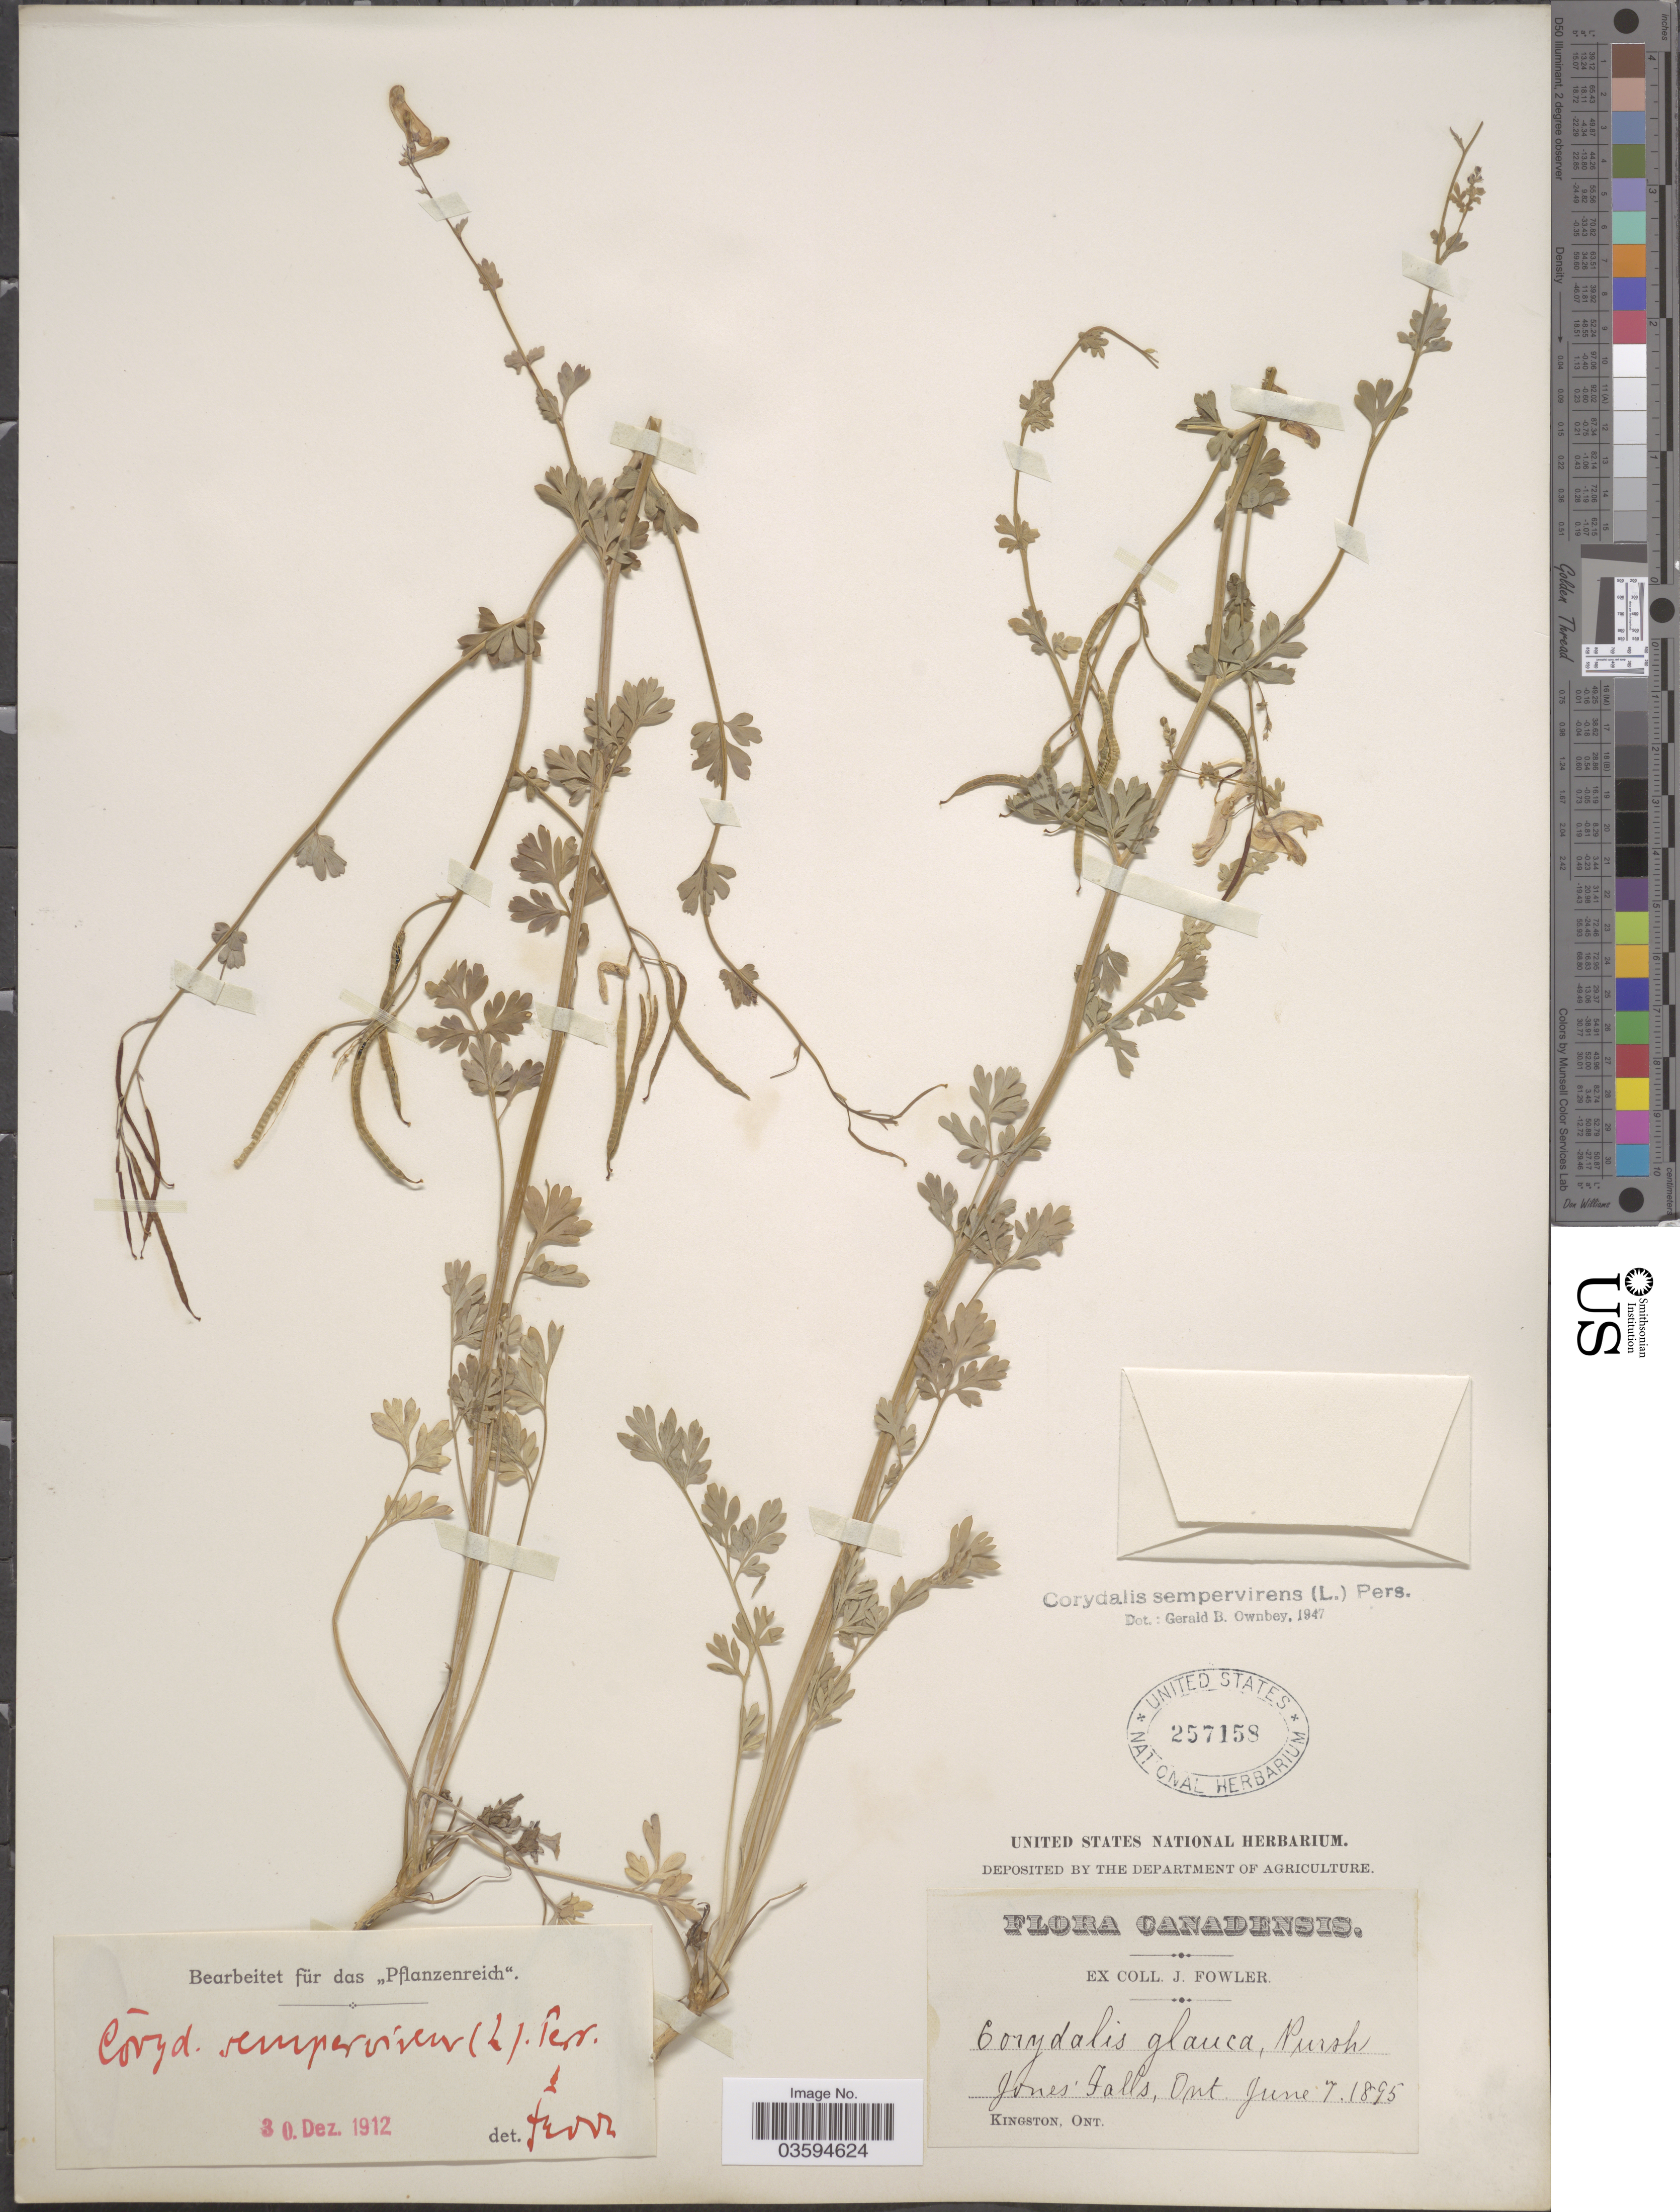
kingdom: Plantae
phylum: Tracheophyta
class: Magnoliopsida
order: Ranunculales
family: Papaveraceae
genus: Capnoides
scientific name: Capnoides sempervirens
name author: (L.) Borkh.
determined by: Strong, M. T., (US), Smithsonian Institution - National Museum of Natural History (UNITED STATES)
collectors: J. Fowler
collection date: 1895-06-07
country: Canada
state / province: Ontario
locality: Jones Falls.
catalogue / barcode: US 257158